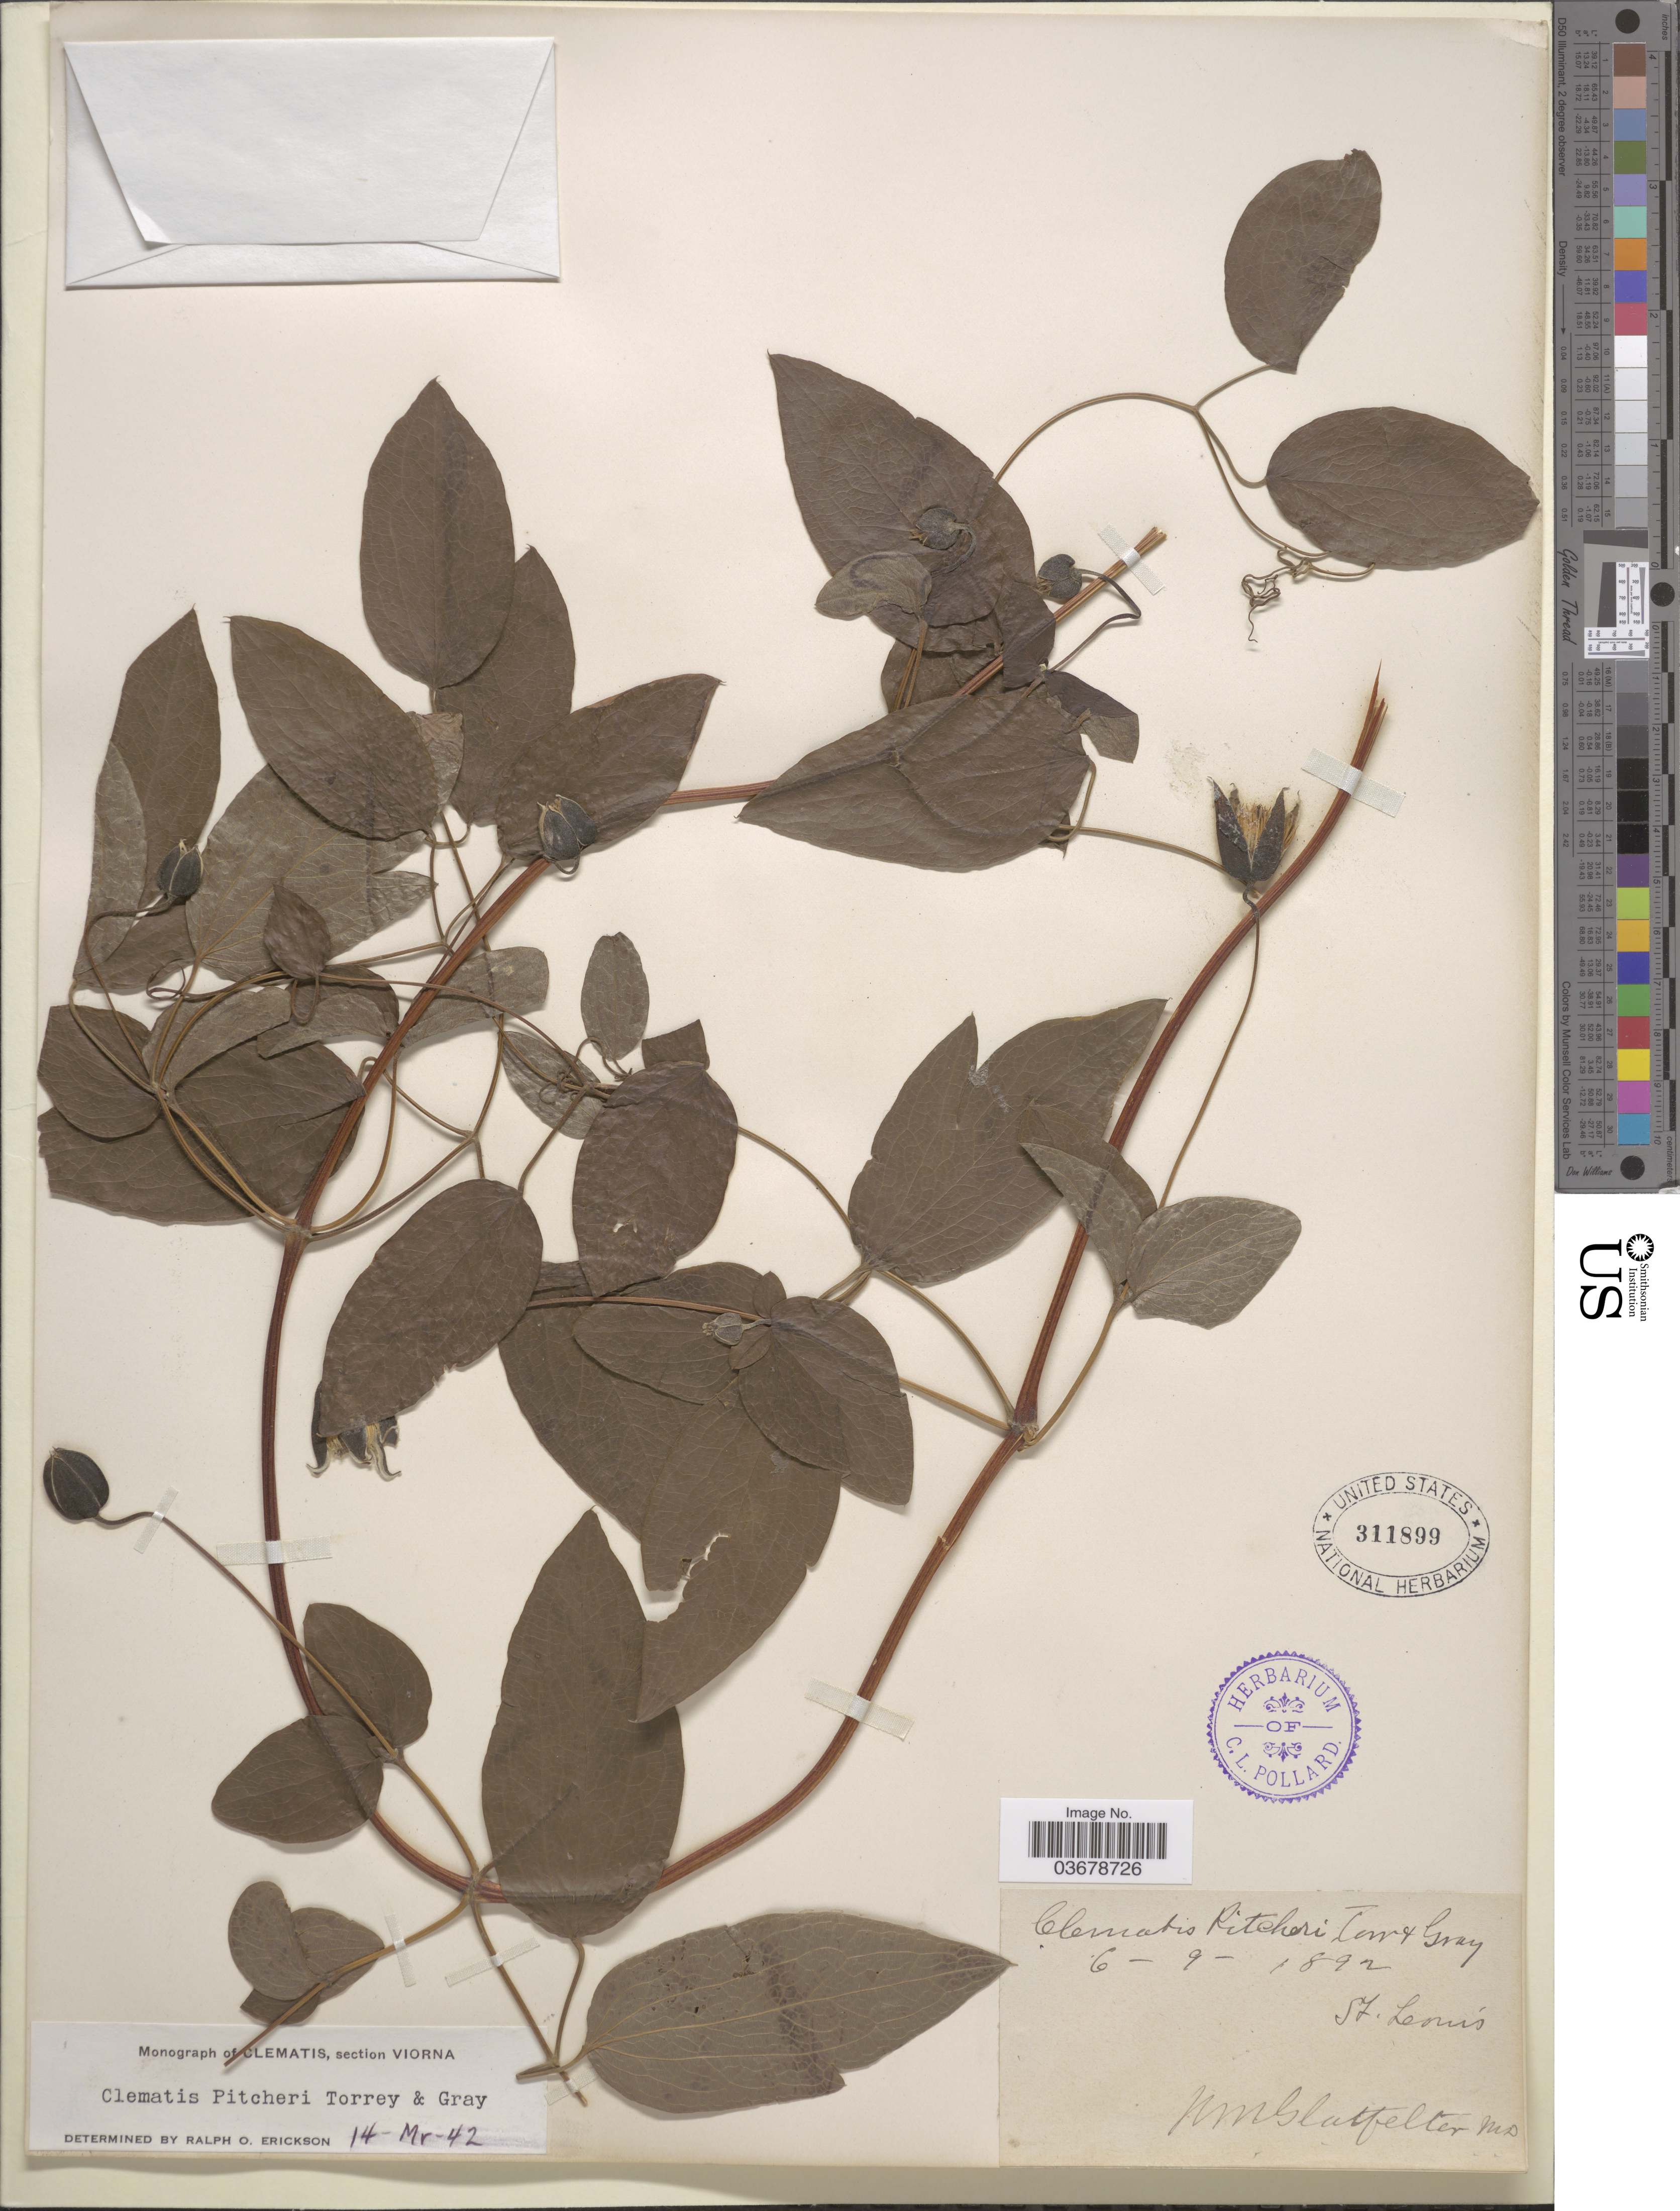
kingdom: Plantae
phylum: Tracheophyta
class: Magnoliopsida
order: Ranunculales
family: Ranunculaceae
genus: Clematis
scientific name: Clematis viorna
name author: L.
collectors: N. M. Glatfelter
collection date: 1892-06-09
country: United States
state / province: Missouri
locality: St. Louis.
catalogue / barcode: US 311899